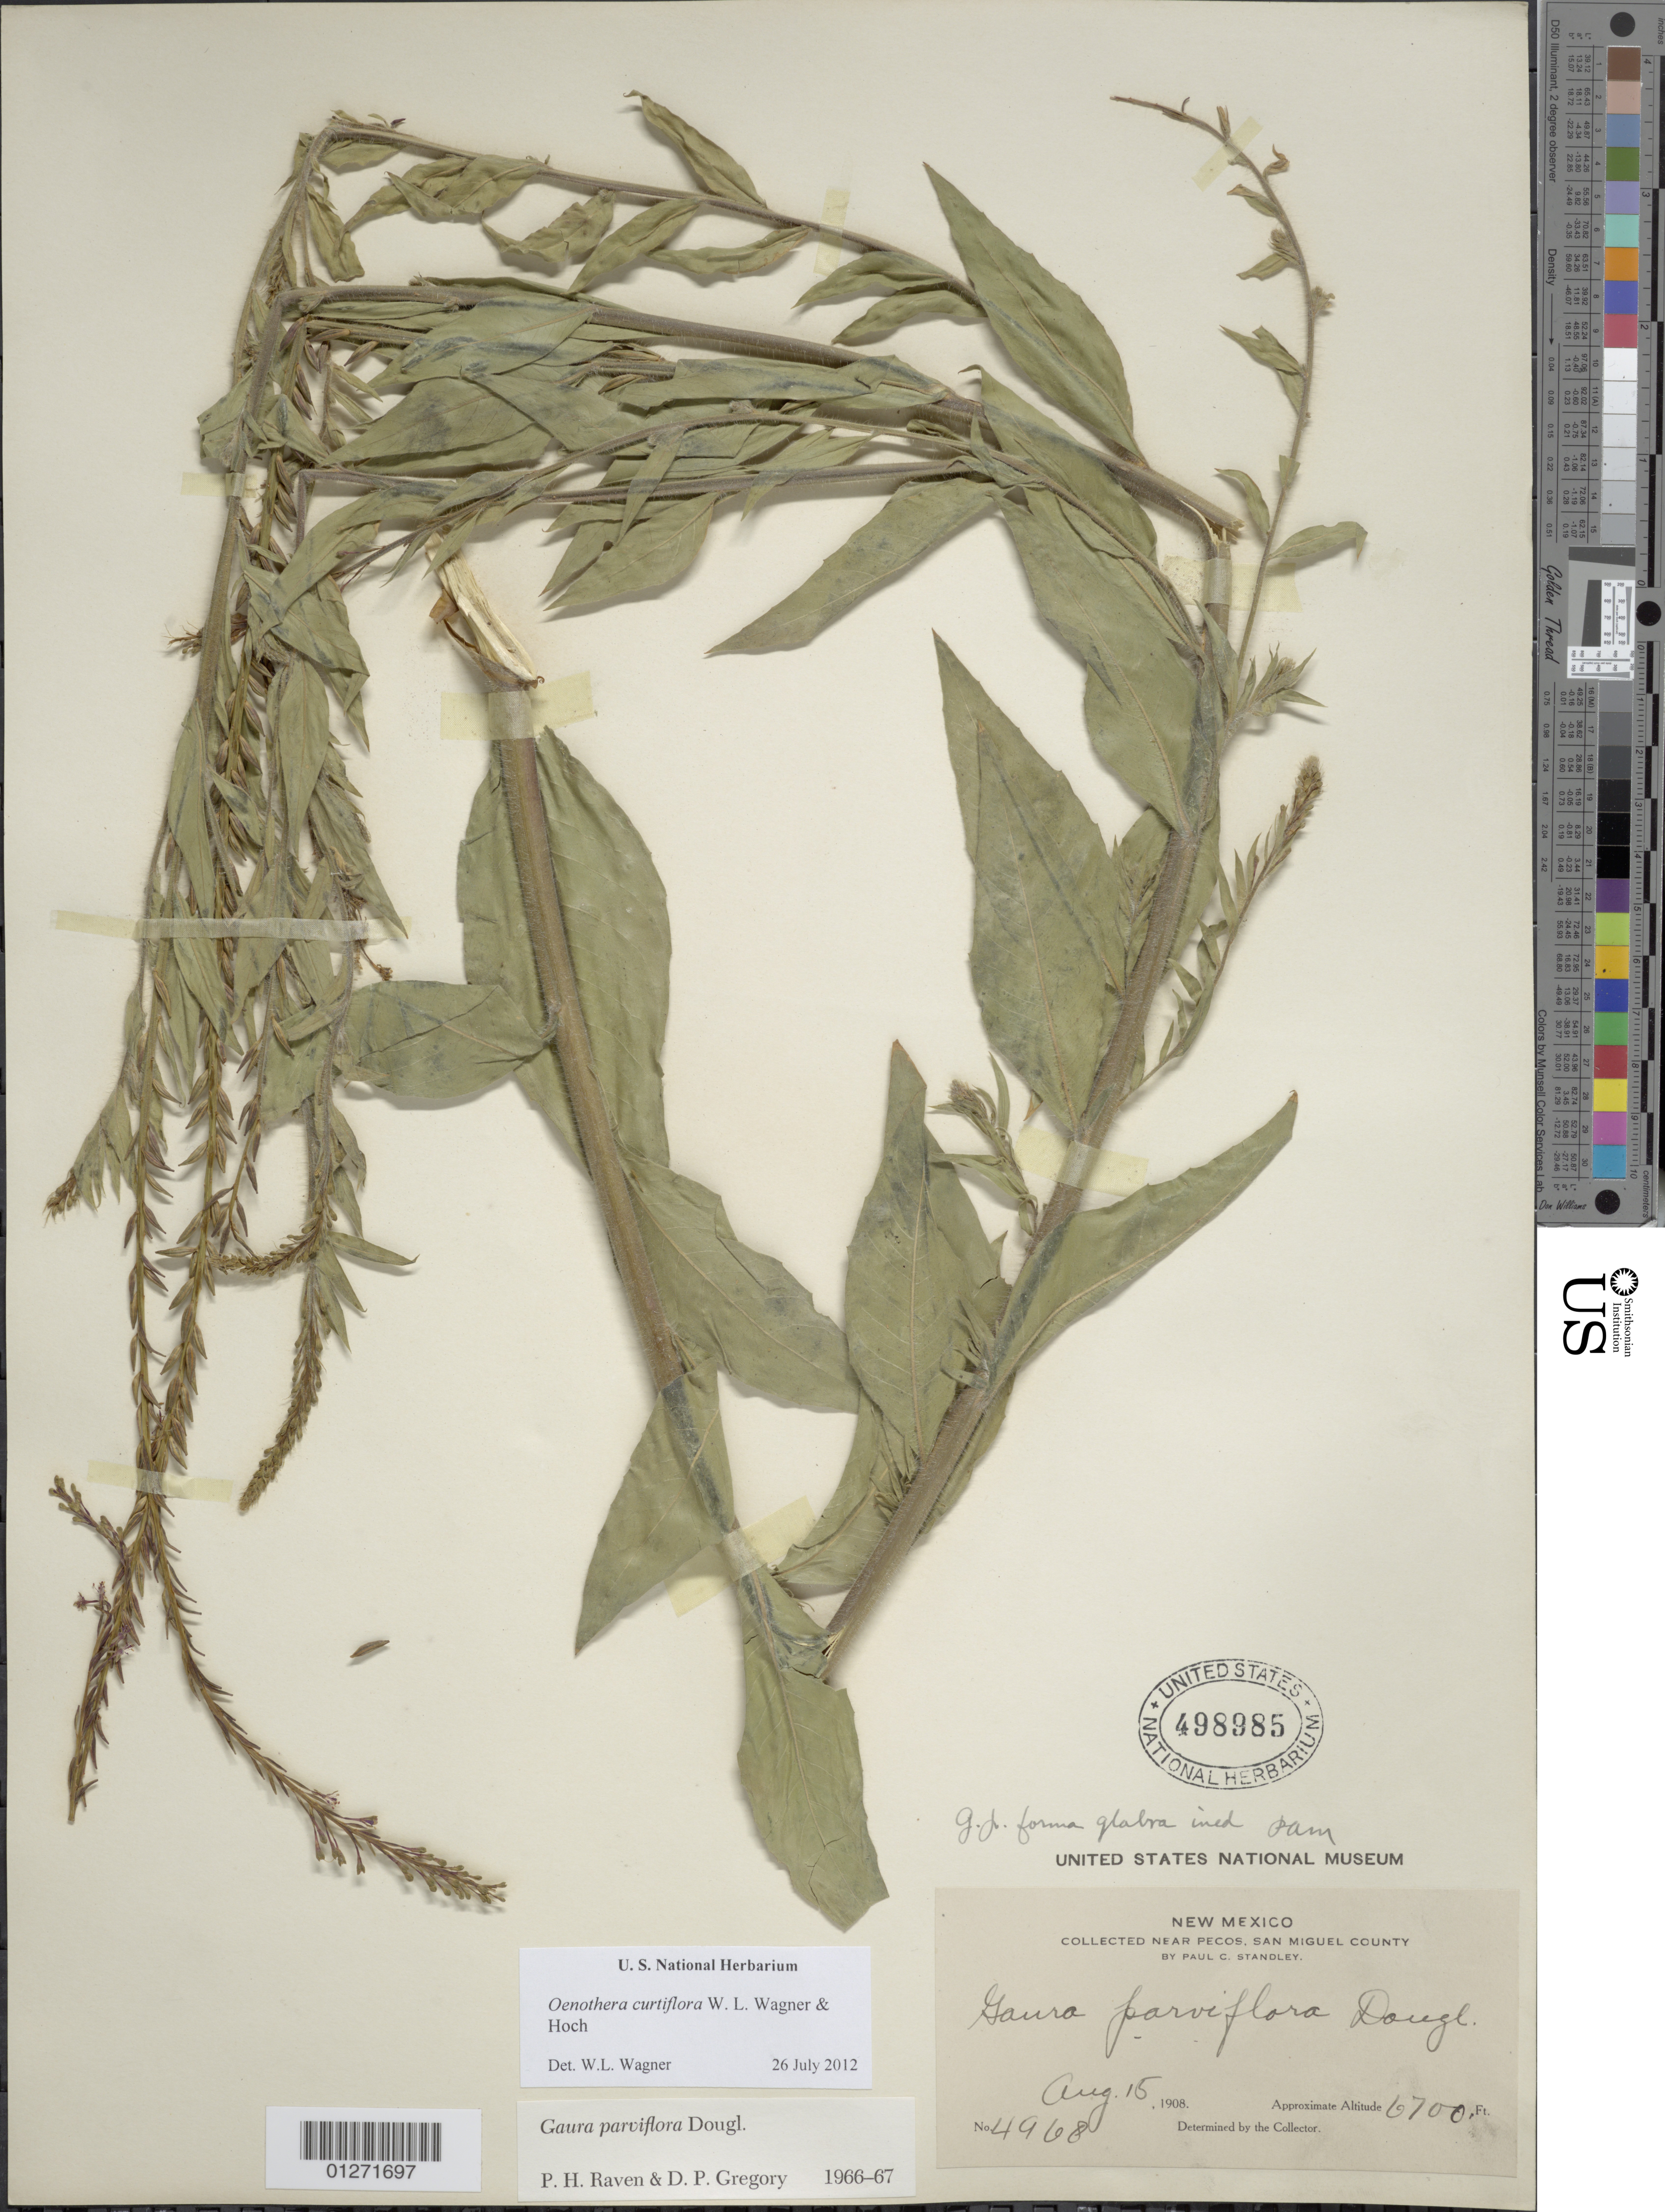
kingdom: Plantae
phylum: Tracheophyta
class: Magnoliopsida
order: Myrtales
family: Onagraceae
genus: Oenothera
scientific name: Oenothera curtiflora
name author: W.L. Wagner & Hoch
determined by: Wagner, W. L., (BOT), Smithsonian Institution - National Museum of Natural History (UNITED STATES)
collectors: P. C. Standley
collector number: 4968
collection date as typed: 15 Aug 1908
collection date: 1908-08-15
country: United States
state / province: New Mexico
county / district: San Miguel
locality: Near Pecos.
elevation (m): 2042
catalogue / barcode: US 498985